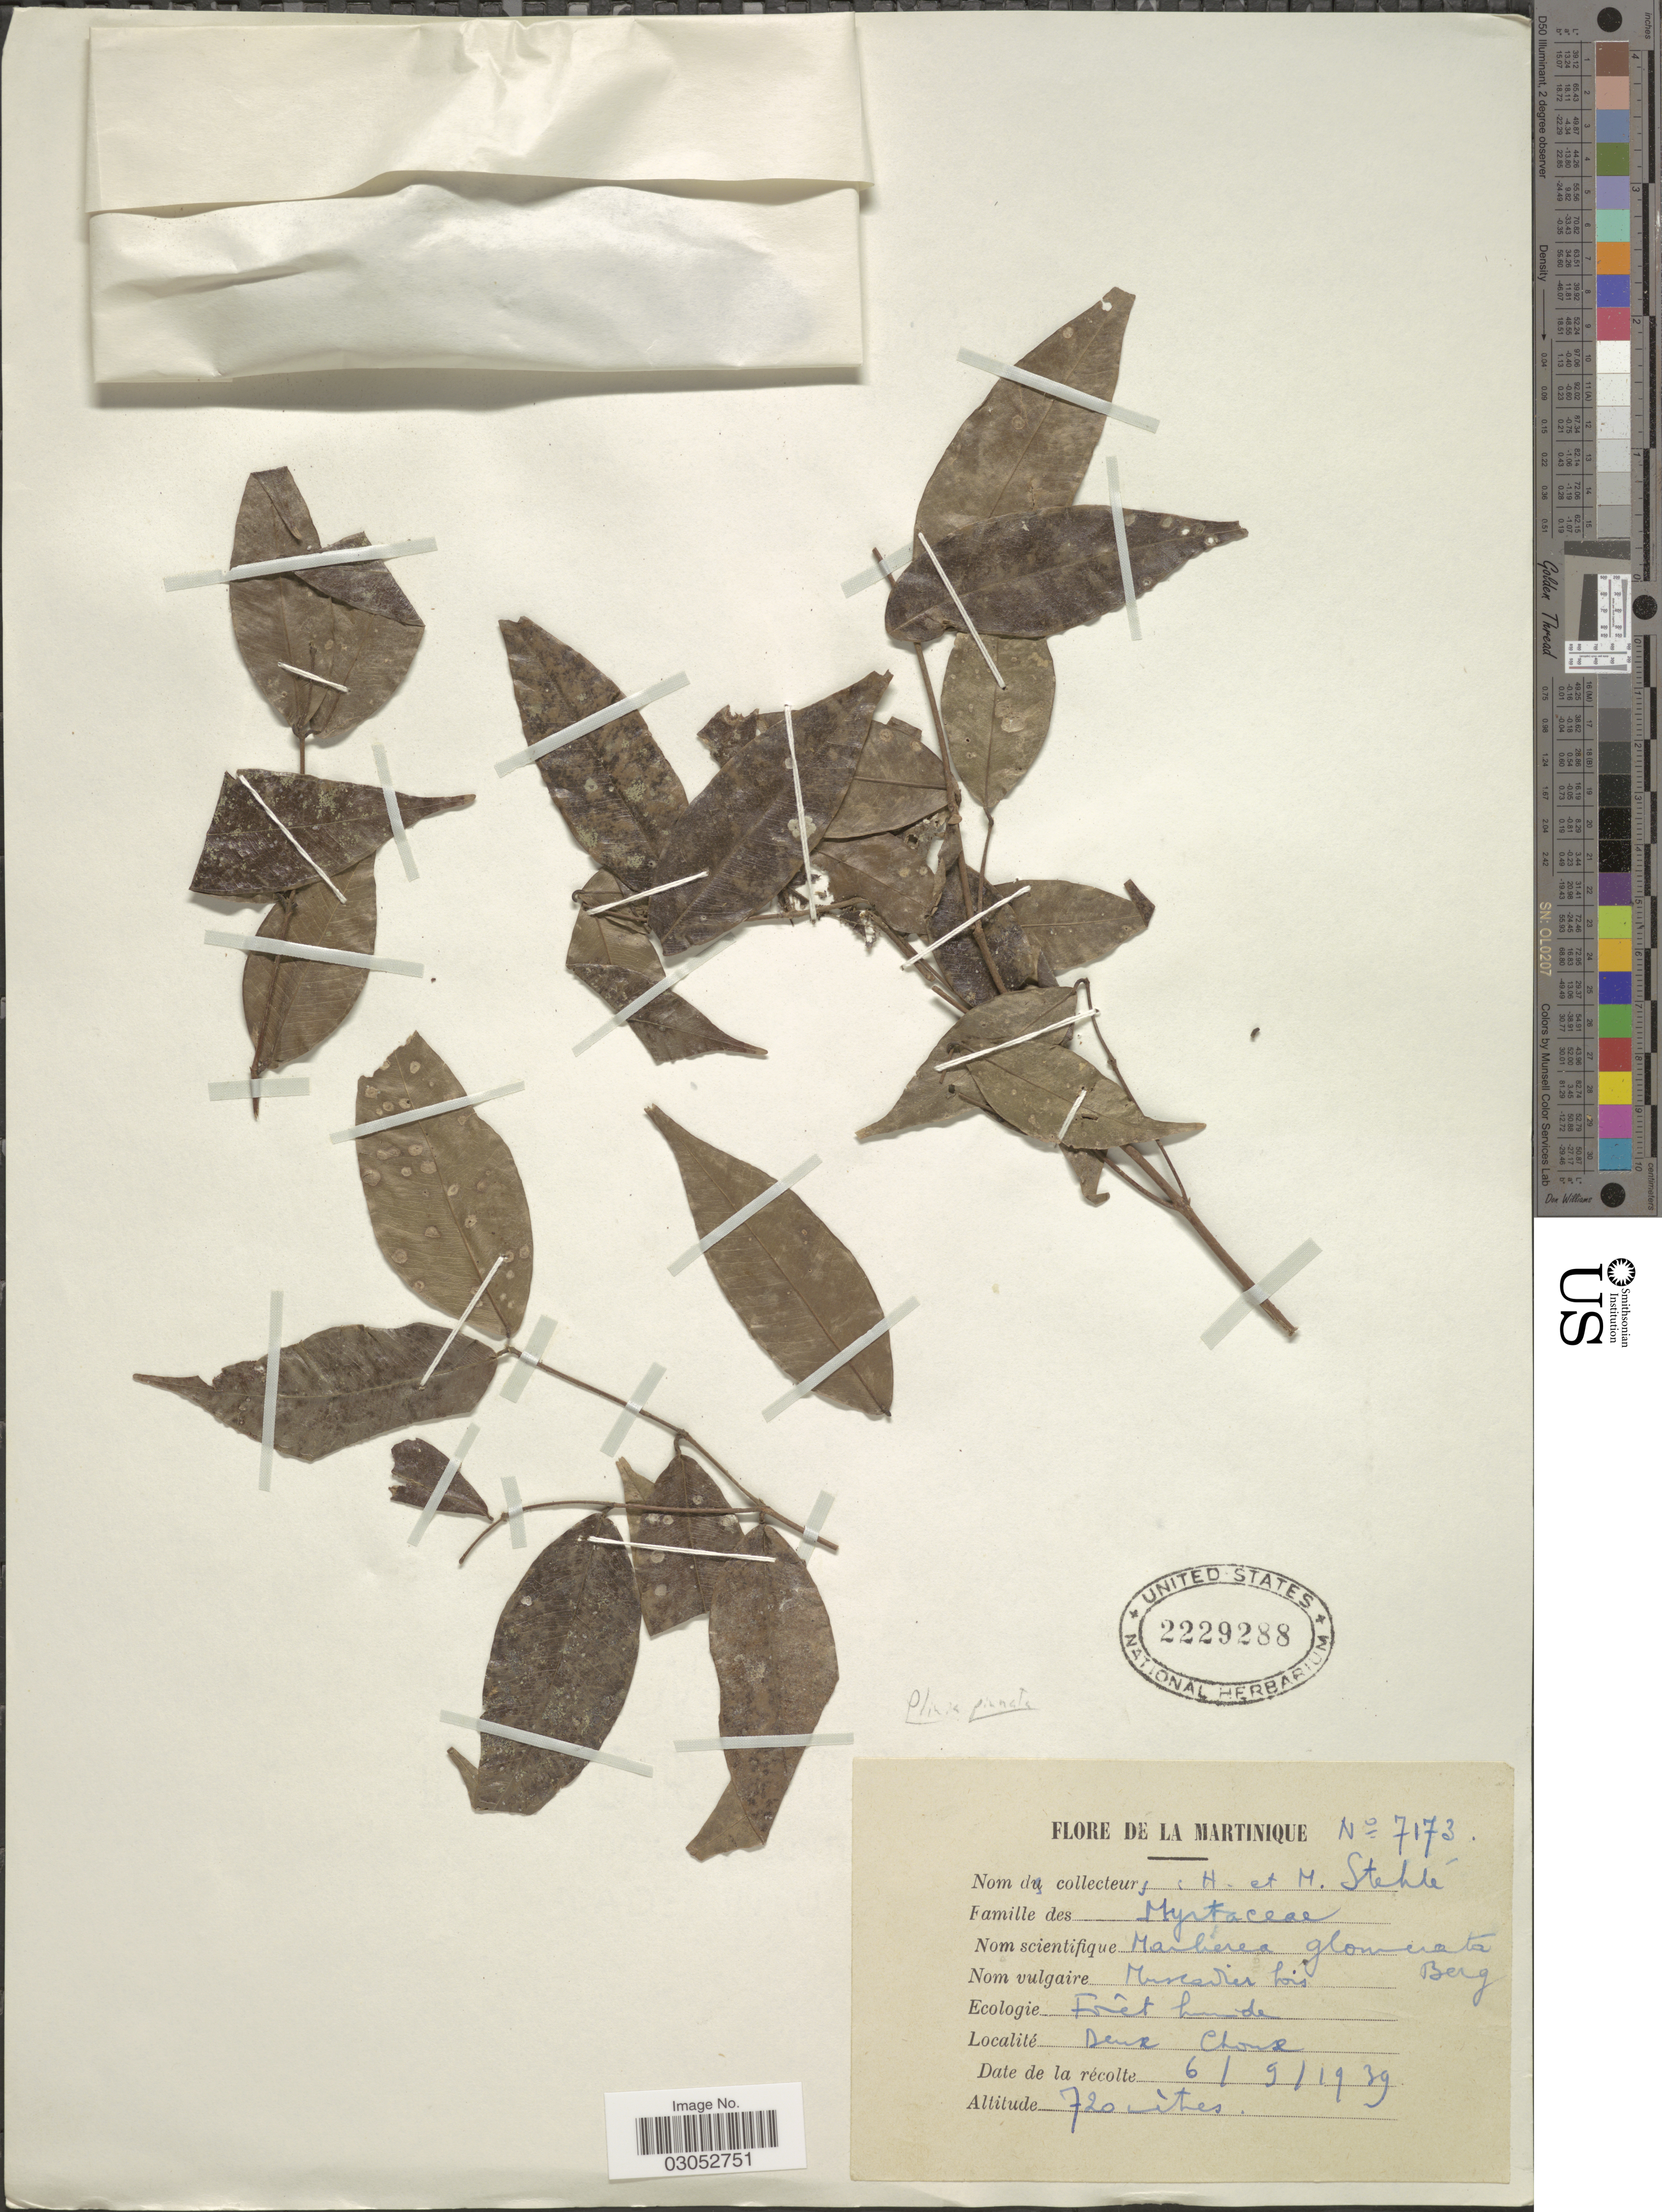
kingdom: Plantae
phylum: Tracheophyta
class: Magnoliopsida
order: Myrtales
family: Myrtaceae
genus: Plinia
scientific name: Plinia pinnata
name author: L.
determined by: Strong, Mark T., (BOT), Smithsonian Institution - National Museum of Natural History (UNITED STATES)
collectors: H. Stehlé & M. Stehlé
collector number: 7173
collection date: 1939-09-06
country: Martinique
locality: Deux Choux.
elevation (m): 720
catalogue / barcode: US 2229288